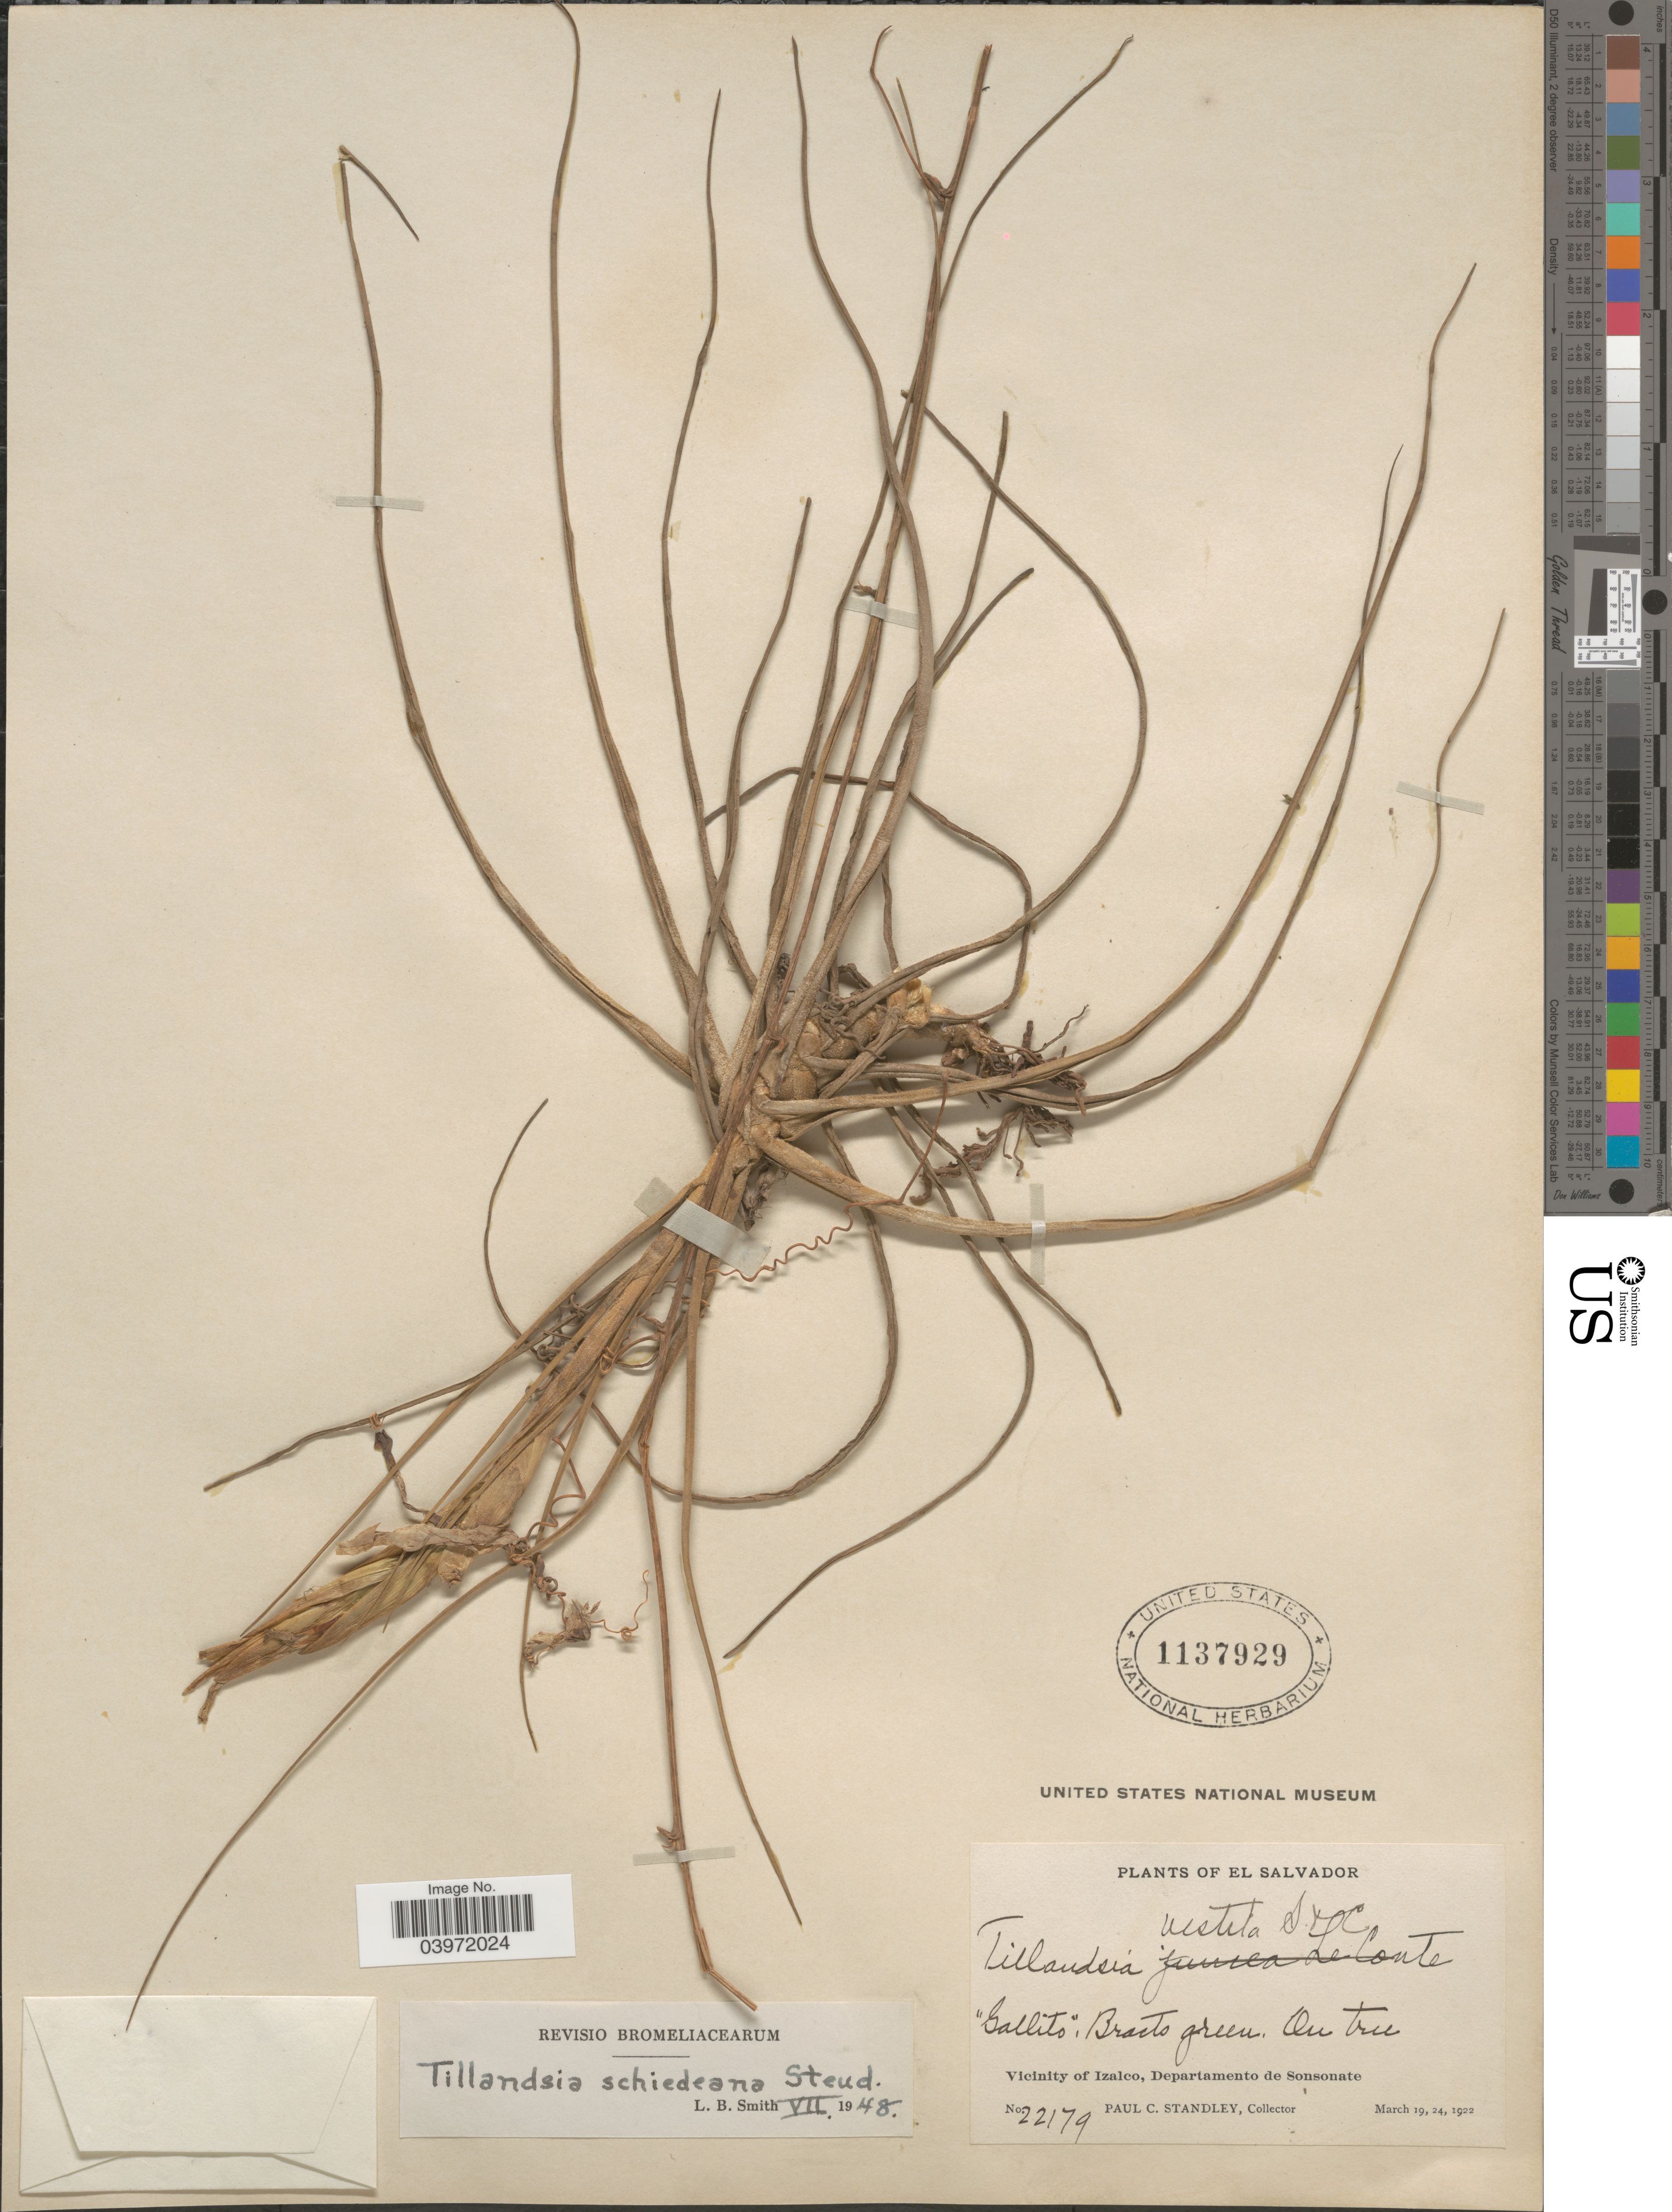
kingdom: Plantae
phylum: Tracheophyta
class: Liliopsida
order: Poales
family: Bromeliaceae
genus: Tillandsia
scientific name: Tillandsia schiedeana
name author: Steud.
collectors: P. C. Standley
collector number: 22179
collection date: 1922-03-19/1922-03-24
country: El Salvador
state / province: Sonsonate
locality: Vicinity of Izalco, Departamento de Sonsonate.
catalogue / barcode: US 1137929